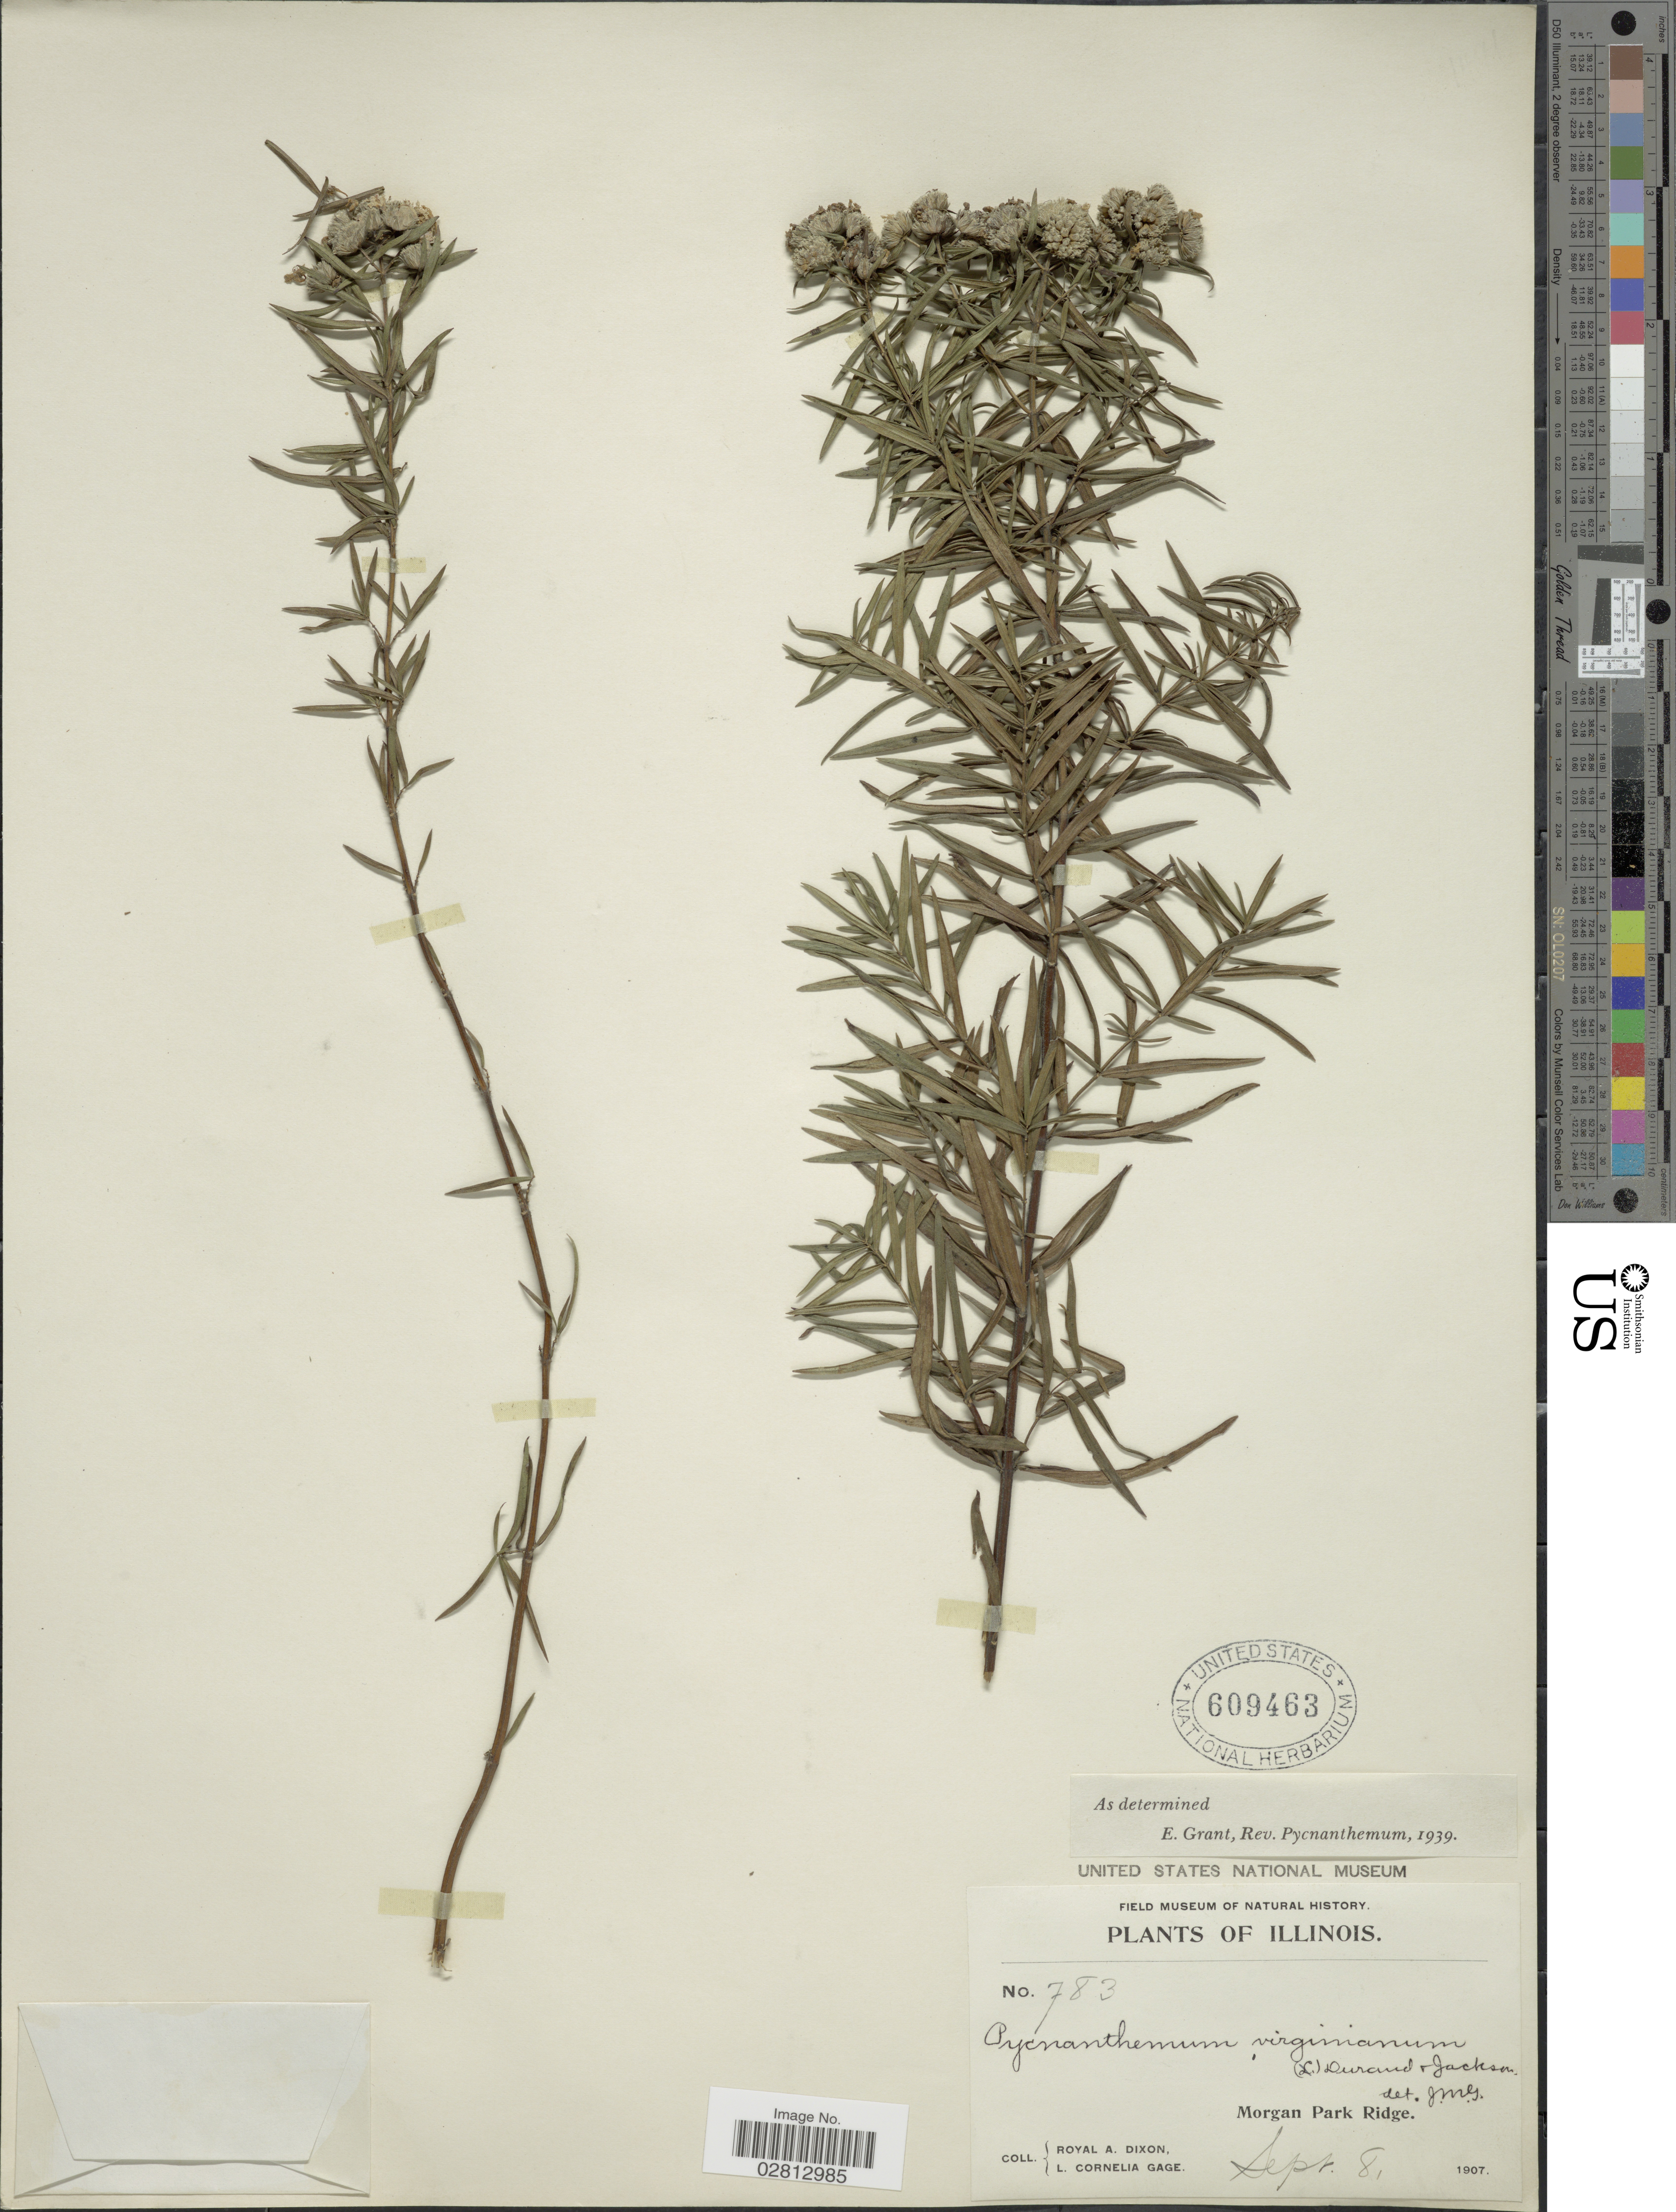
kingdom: Plantae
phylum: Tracheophyta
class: Magnoliopsida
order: Lamiales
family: Lamiaceae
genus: Pycnanthemum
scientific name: Pycnanthemum virginianum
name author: (L.) Durand & B.D. Jacks. ex B.L. Rob. & Fernald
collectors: R. A. Dixon & L. Gage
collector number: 783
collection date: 1907-09-08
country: United States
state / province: Illinois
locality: Morgan Park Ridge.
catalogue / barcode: US 609463